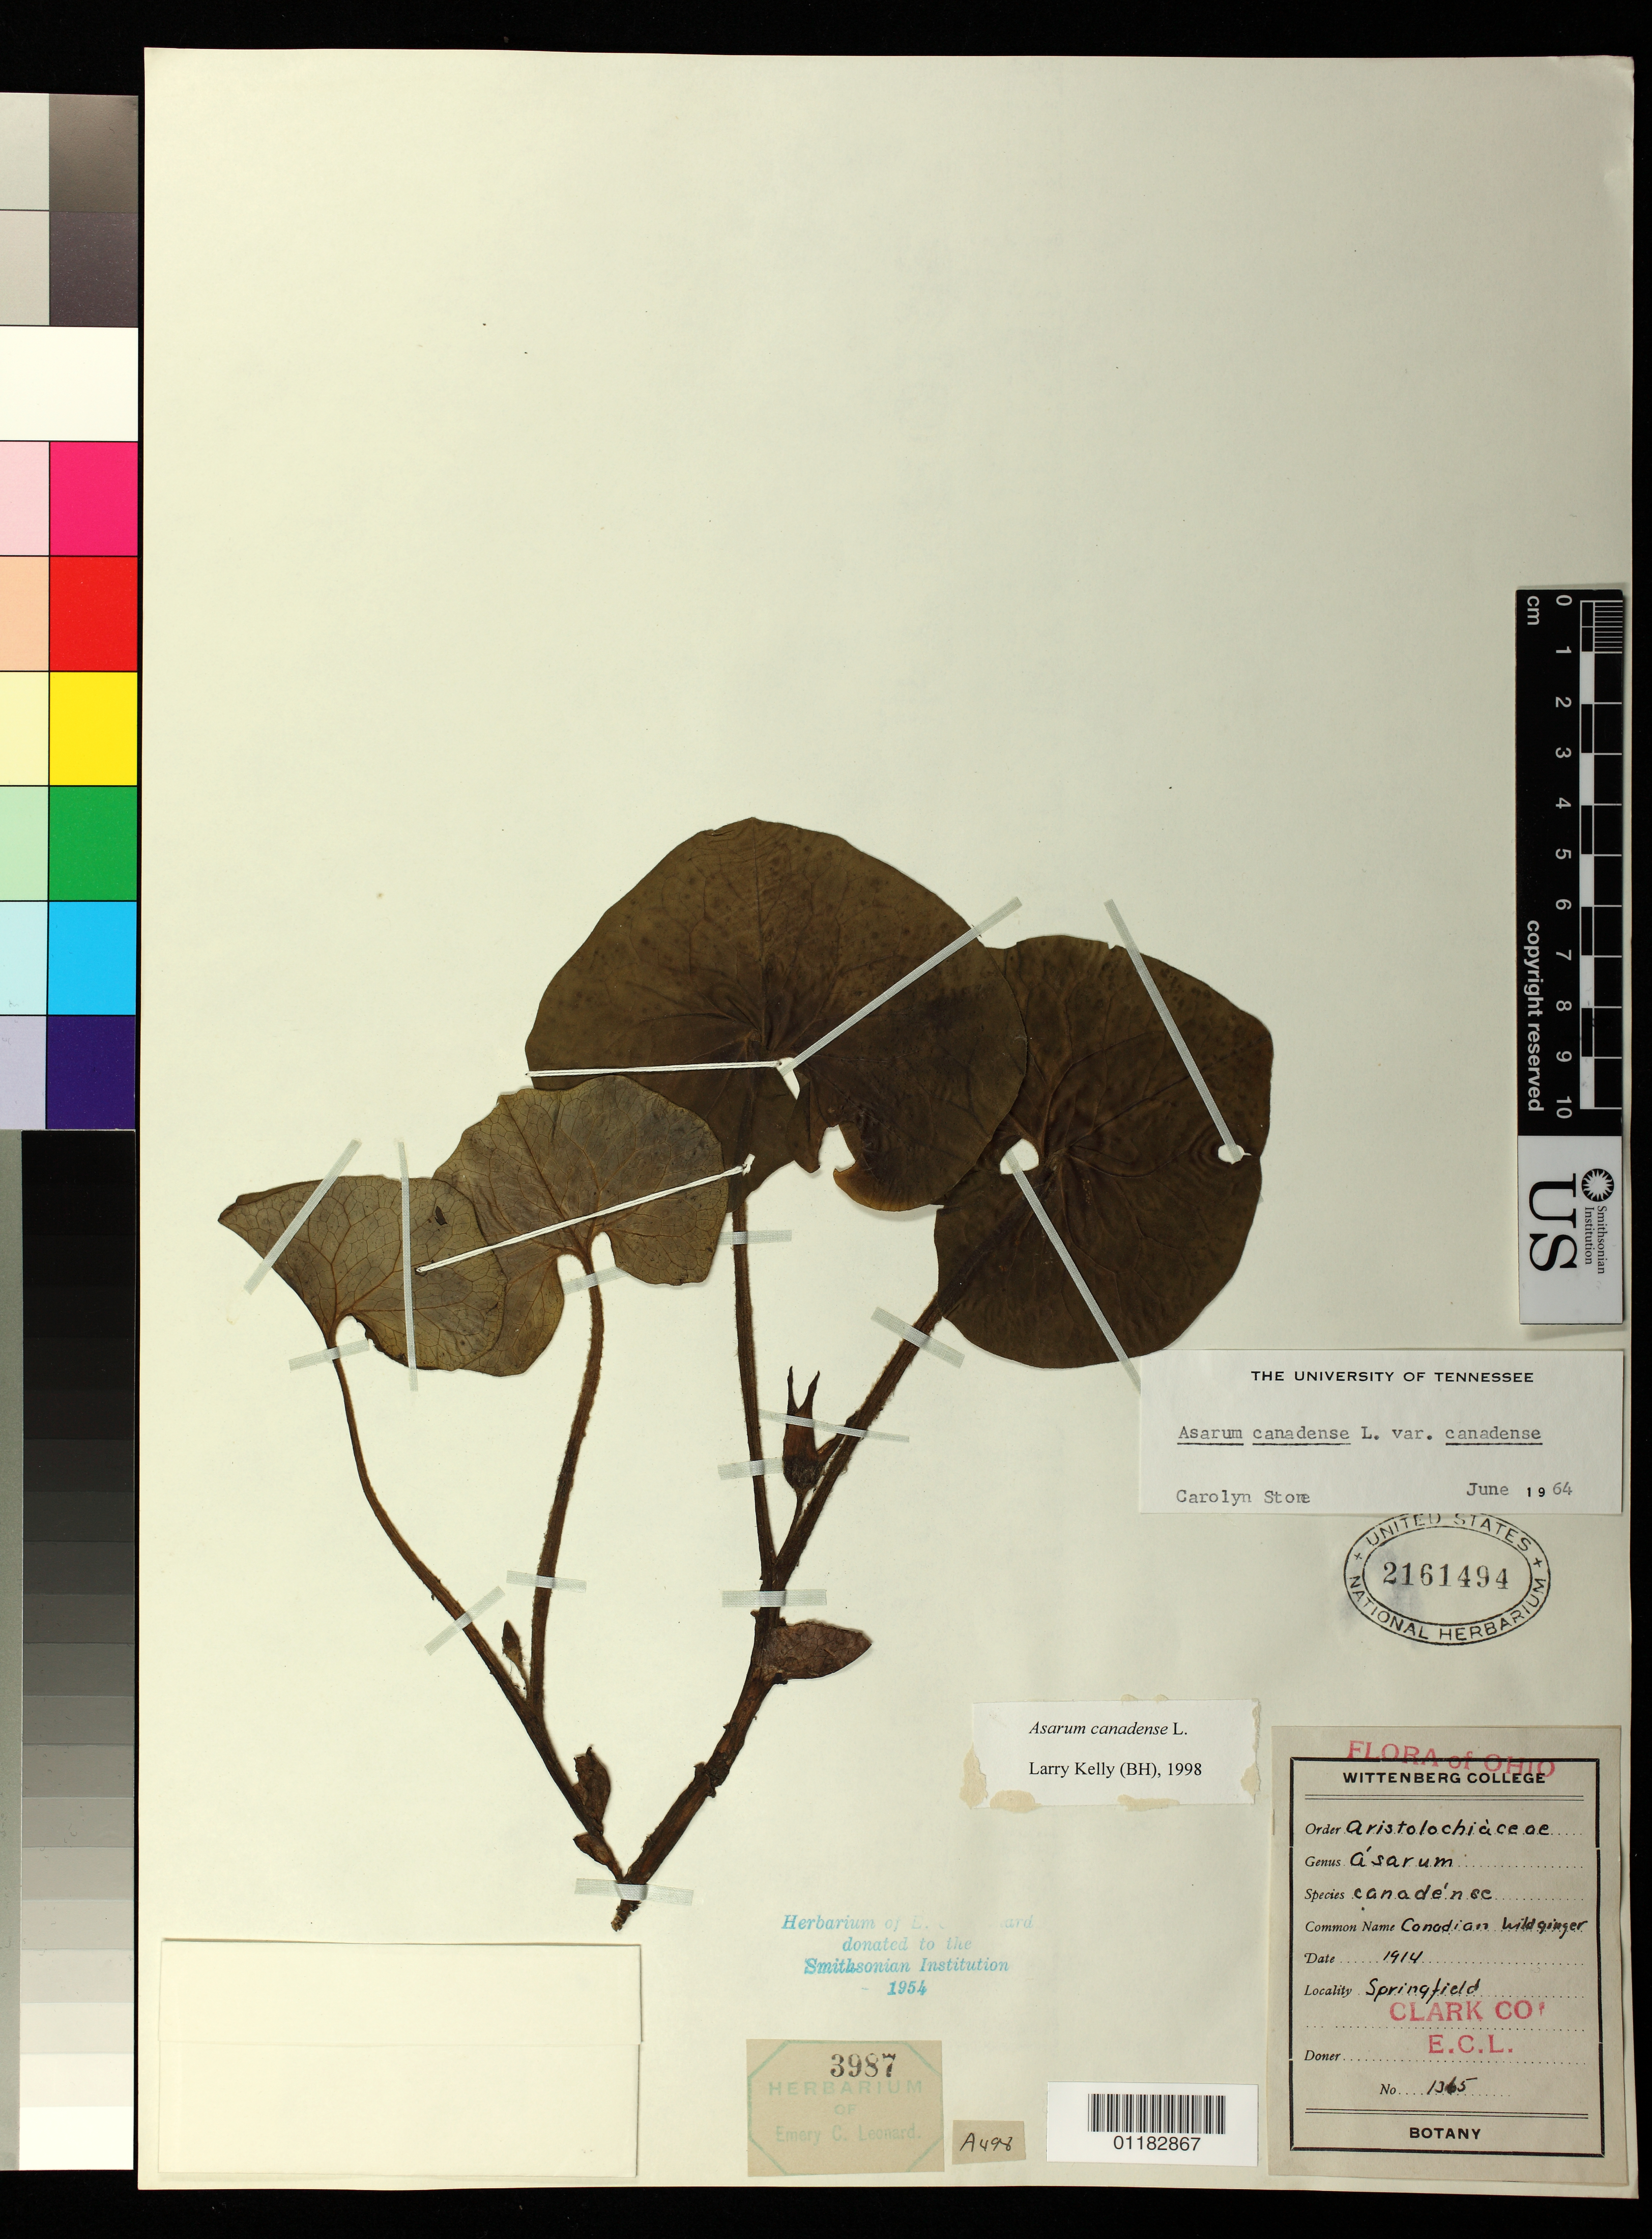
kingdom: Plantae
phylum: Tracheophyta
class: Magnoliopsida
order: Piperales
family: Aristolochiaceae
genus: Asarum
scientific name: Asarum canadense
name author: L.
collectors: E. C. Leonard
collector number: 1365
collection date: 1914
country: United States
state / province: Ohio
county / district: Clark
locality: Springfield, Clark County.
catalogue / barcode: US 2161494